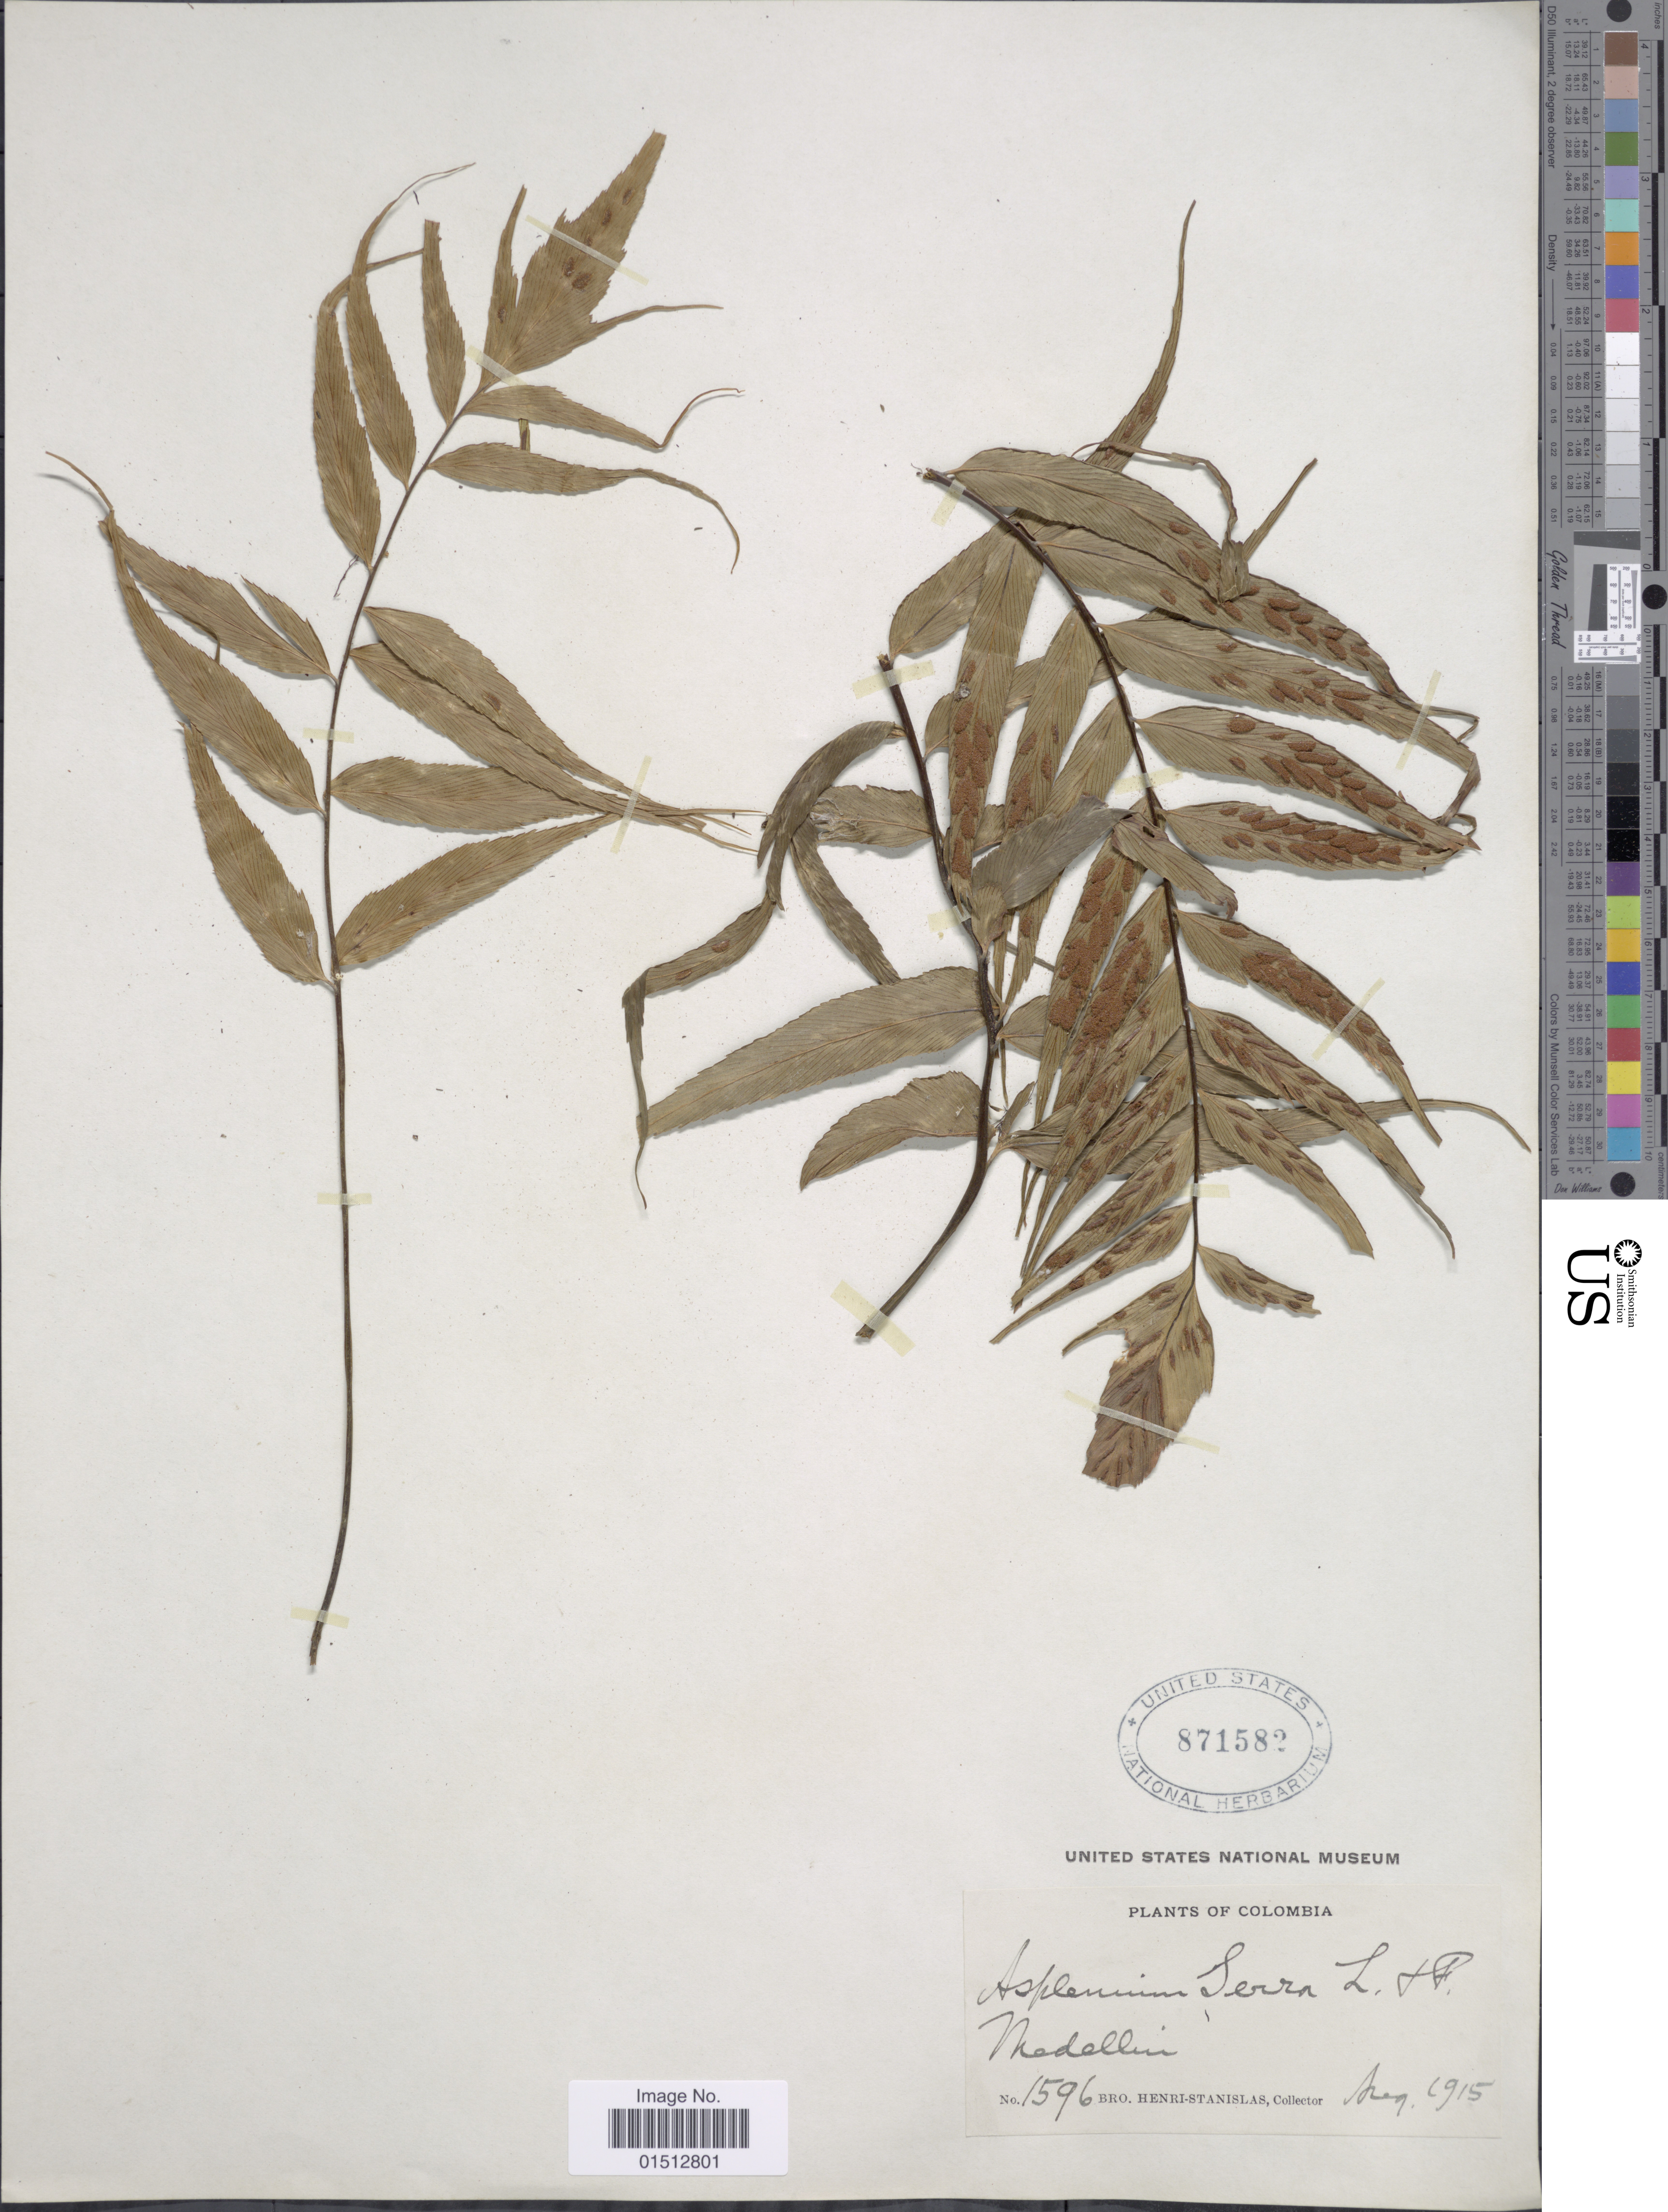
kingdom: Plantae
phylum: Tracheophyta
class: Polypodiopsida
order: Polypodiales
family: Aspleniaceae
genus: Asplenium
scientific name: Asplenium serra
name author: Langsd. & Fisch.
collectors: Henri-Stanislas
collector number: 1596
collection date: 1915-08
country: Colombia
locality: Colombia, Medellin.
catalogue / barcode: US 871582